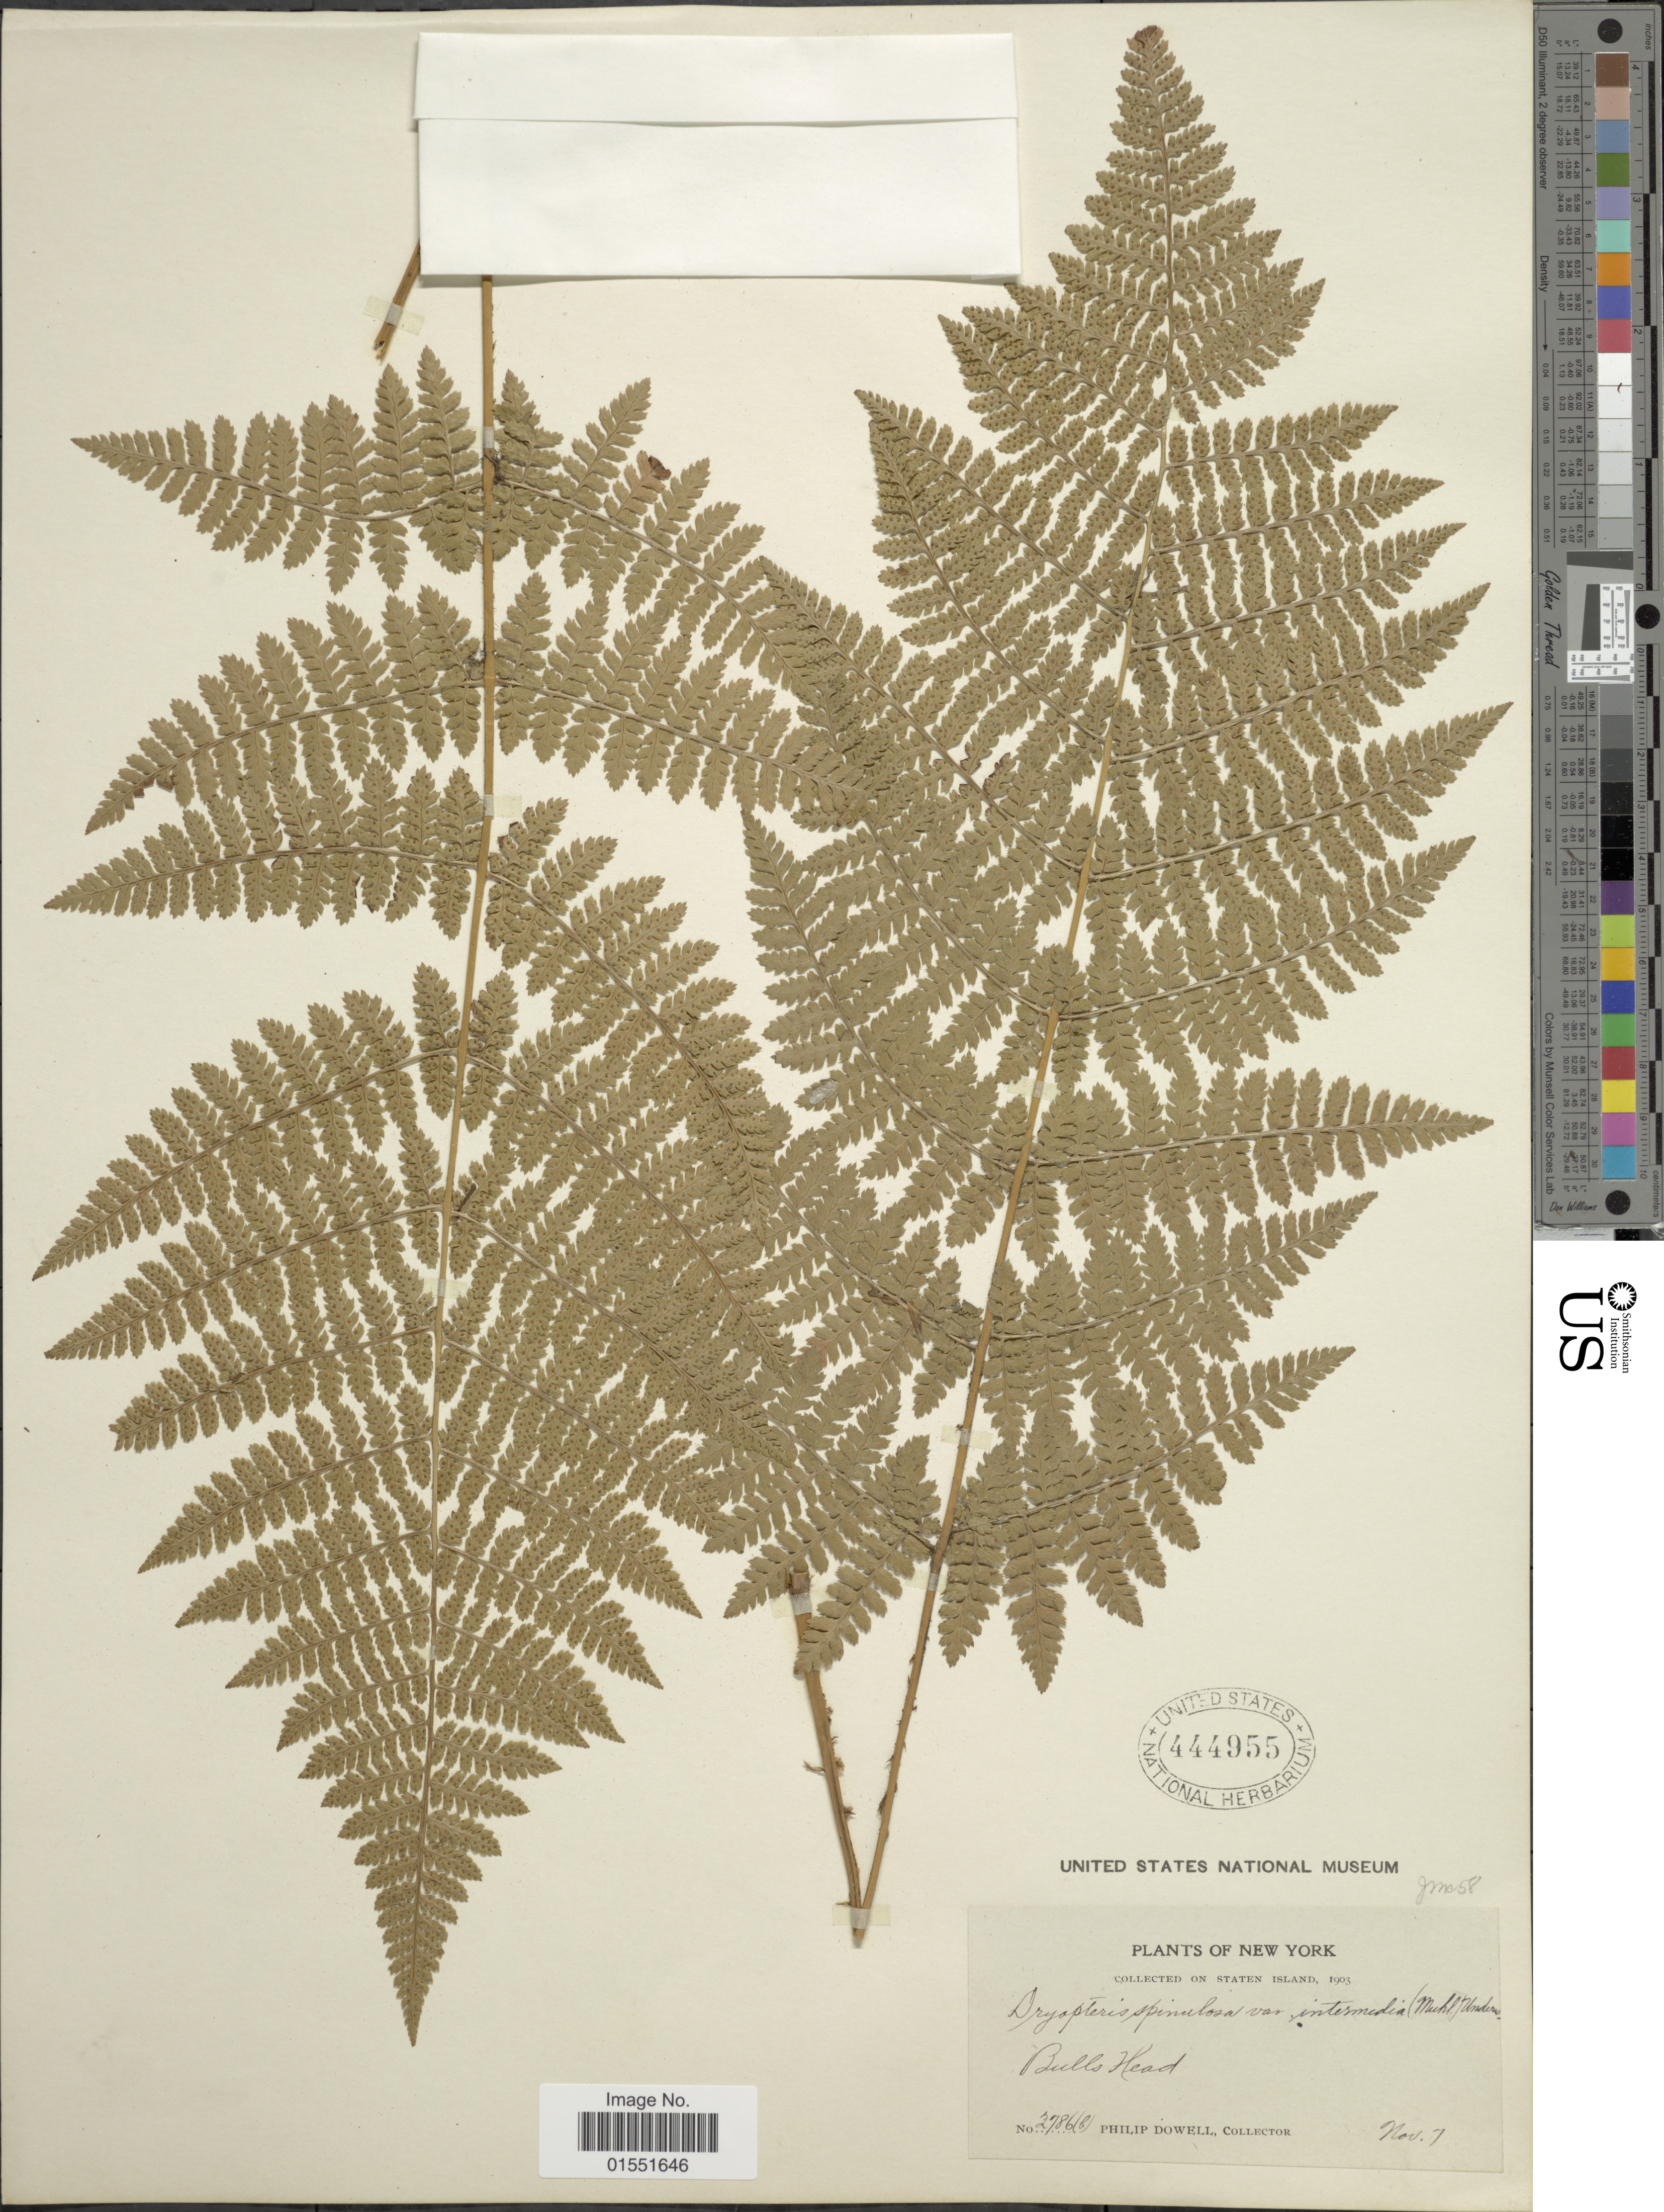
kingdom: Plantae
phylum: Tracheophyta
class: Polypodiopsida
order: Polypodiales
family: Dryopteridaceae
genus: Dryopteris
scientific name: Dryopteris intermedia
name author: (Muhl.) A. Gray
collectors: P. Dowell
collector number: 2786(b)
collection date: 1903-11-07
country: United States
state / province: New York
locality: Staten Island, Bullshead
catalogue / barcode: US 444955